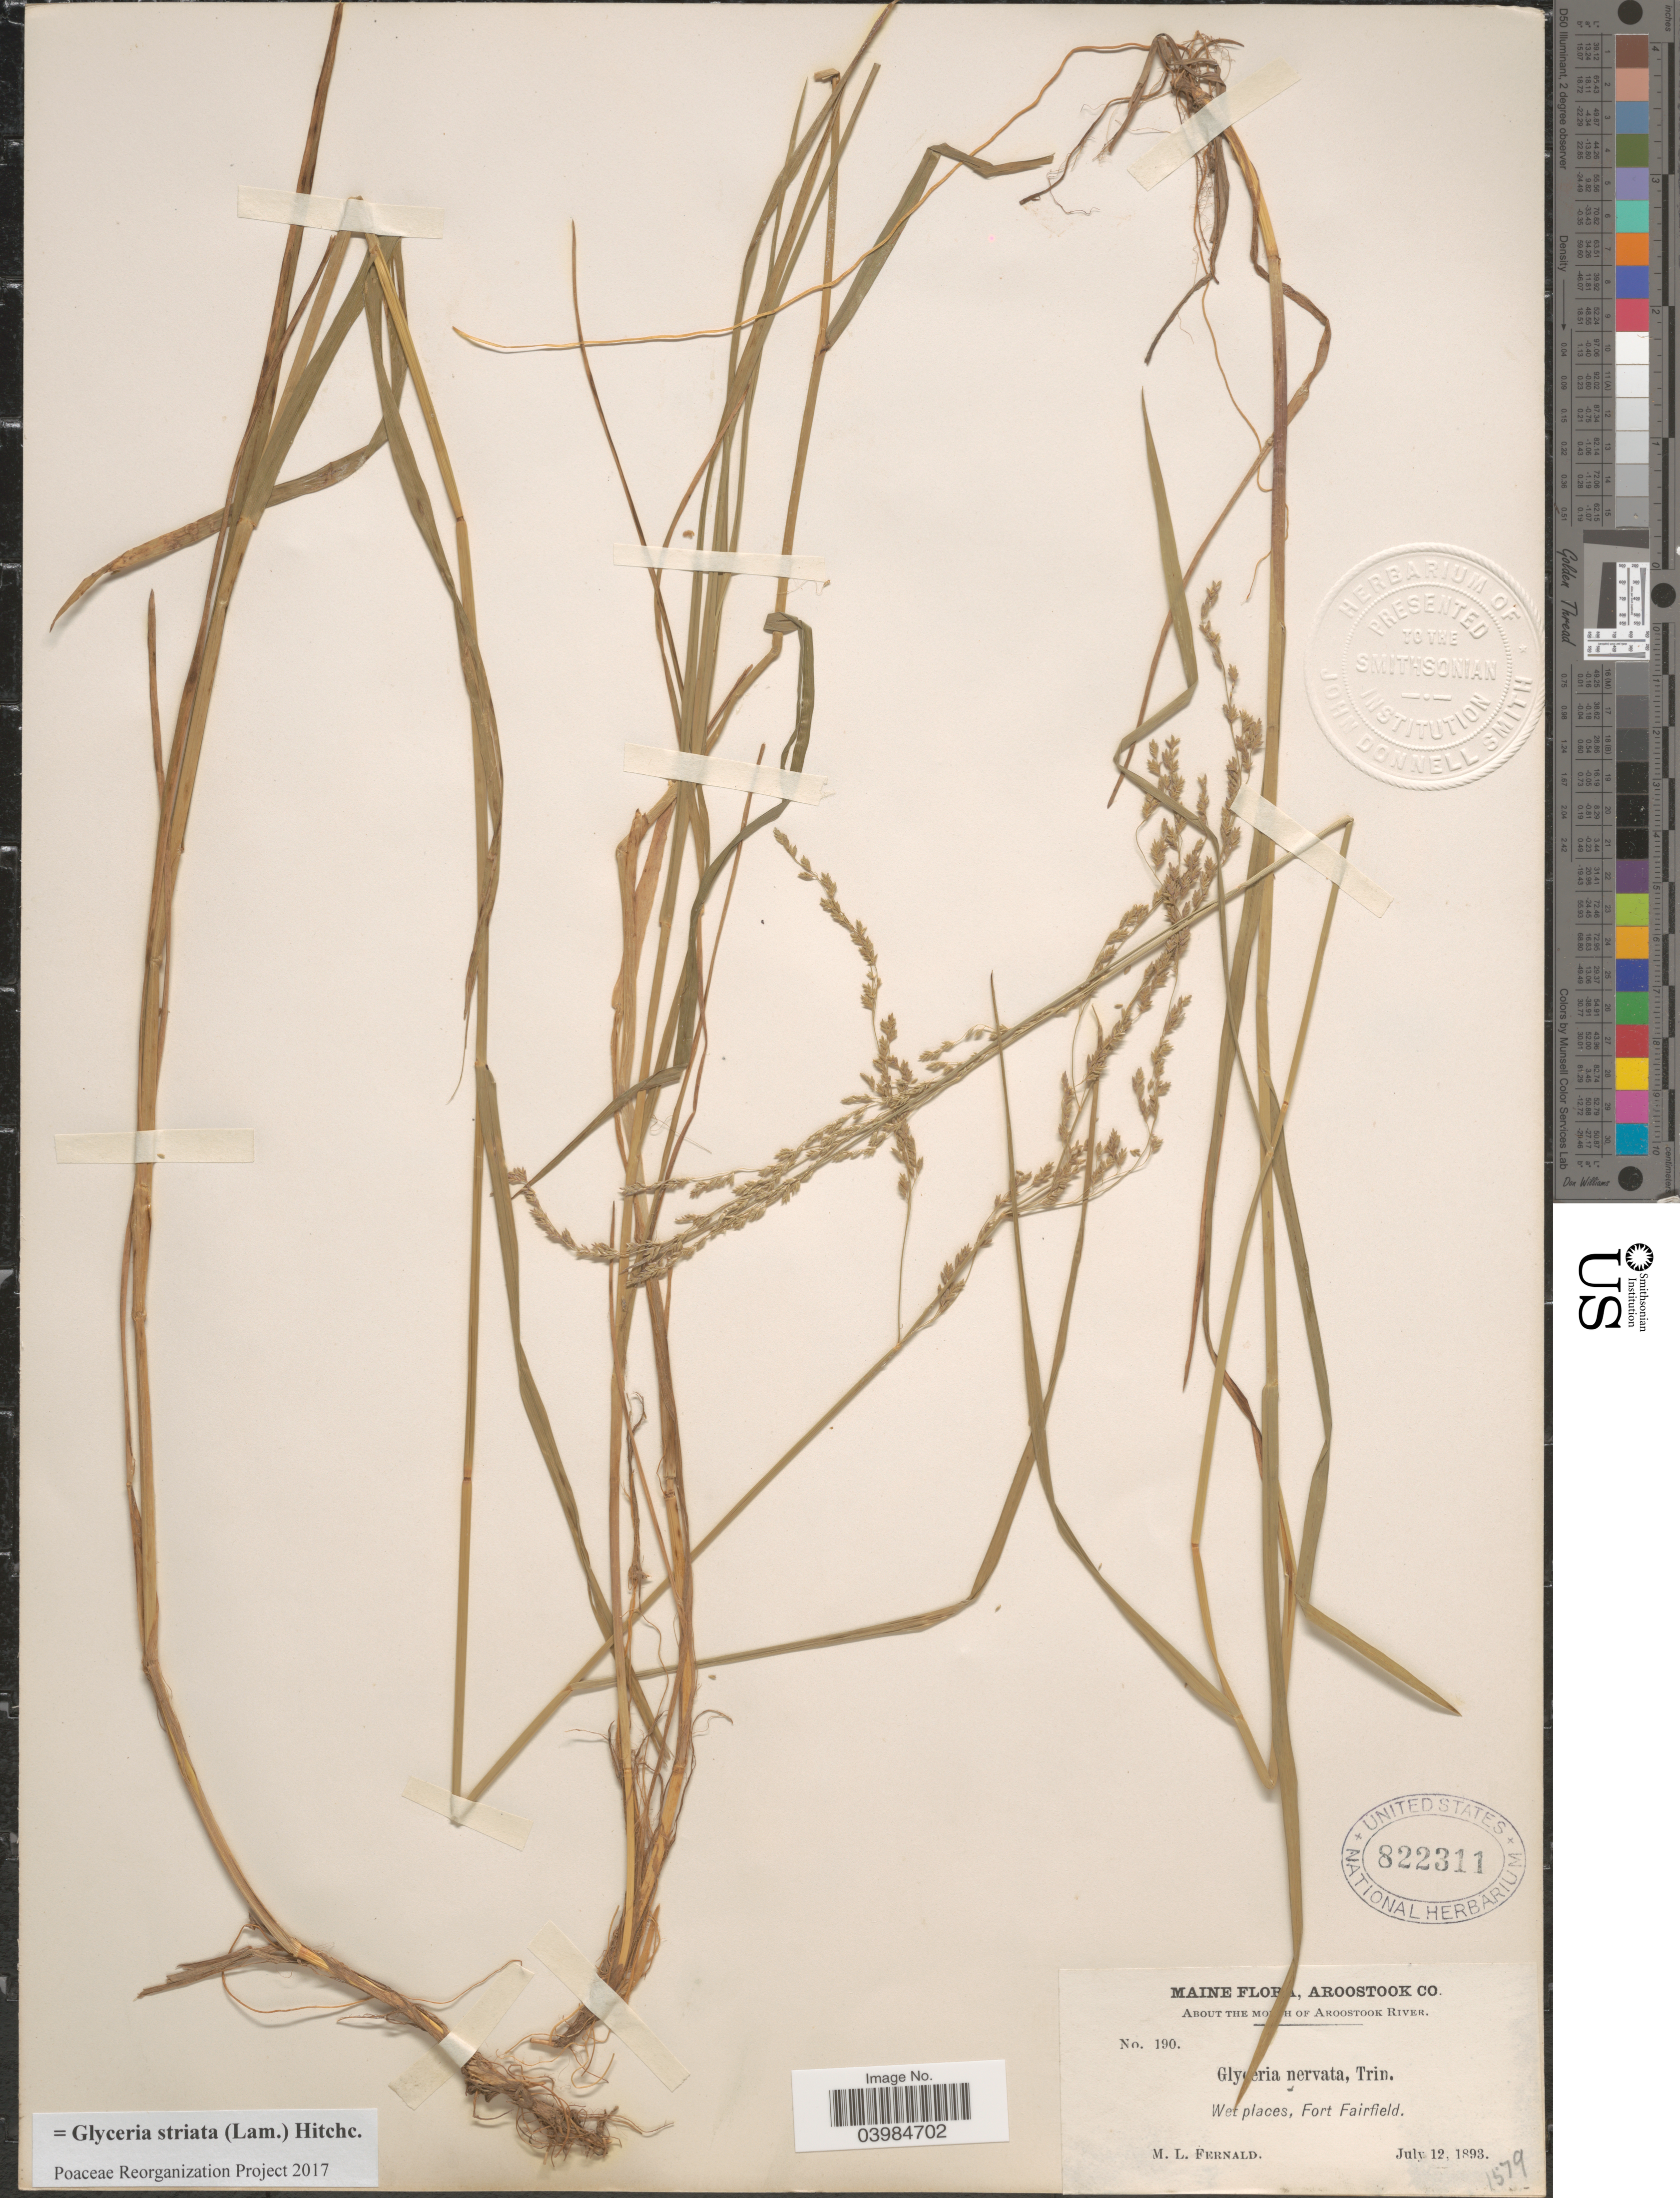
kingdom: Plantae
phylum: Tracheophyta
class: Liliopsida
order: Poales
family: Poaceae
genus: Glyceria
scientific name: Glyceria striata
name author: (Lam.) Hitchc.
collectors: M. L. Fernald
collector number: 190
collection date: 1893-07-12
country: United States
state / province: Maine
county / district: Aroostook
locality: About the Mouth of Aroostook River. Fort Fairfield.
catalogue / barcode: US 822311